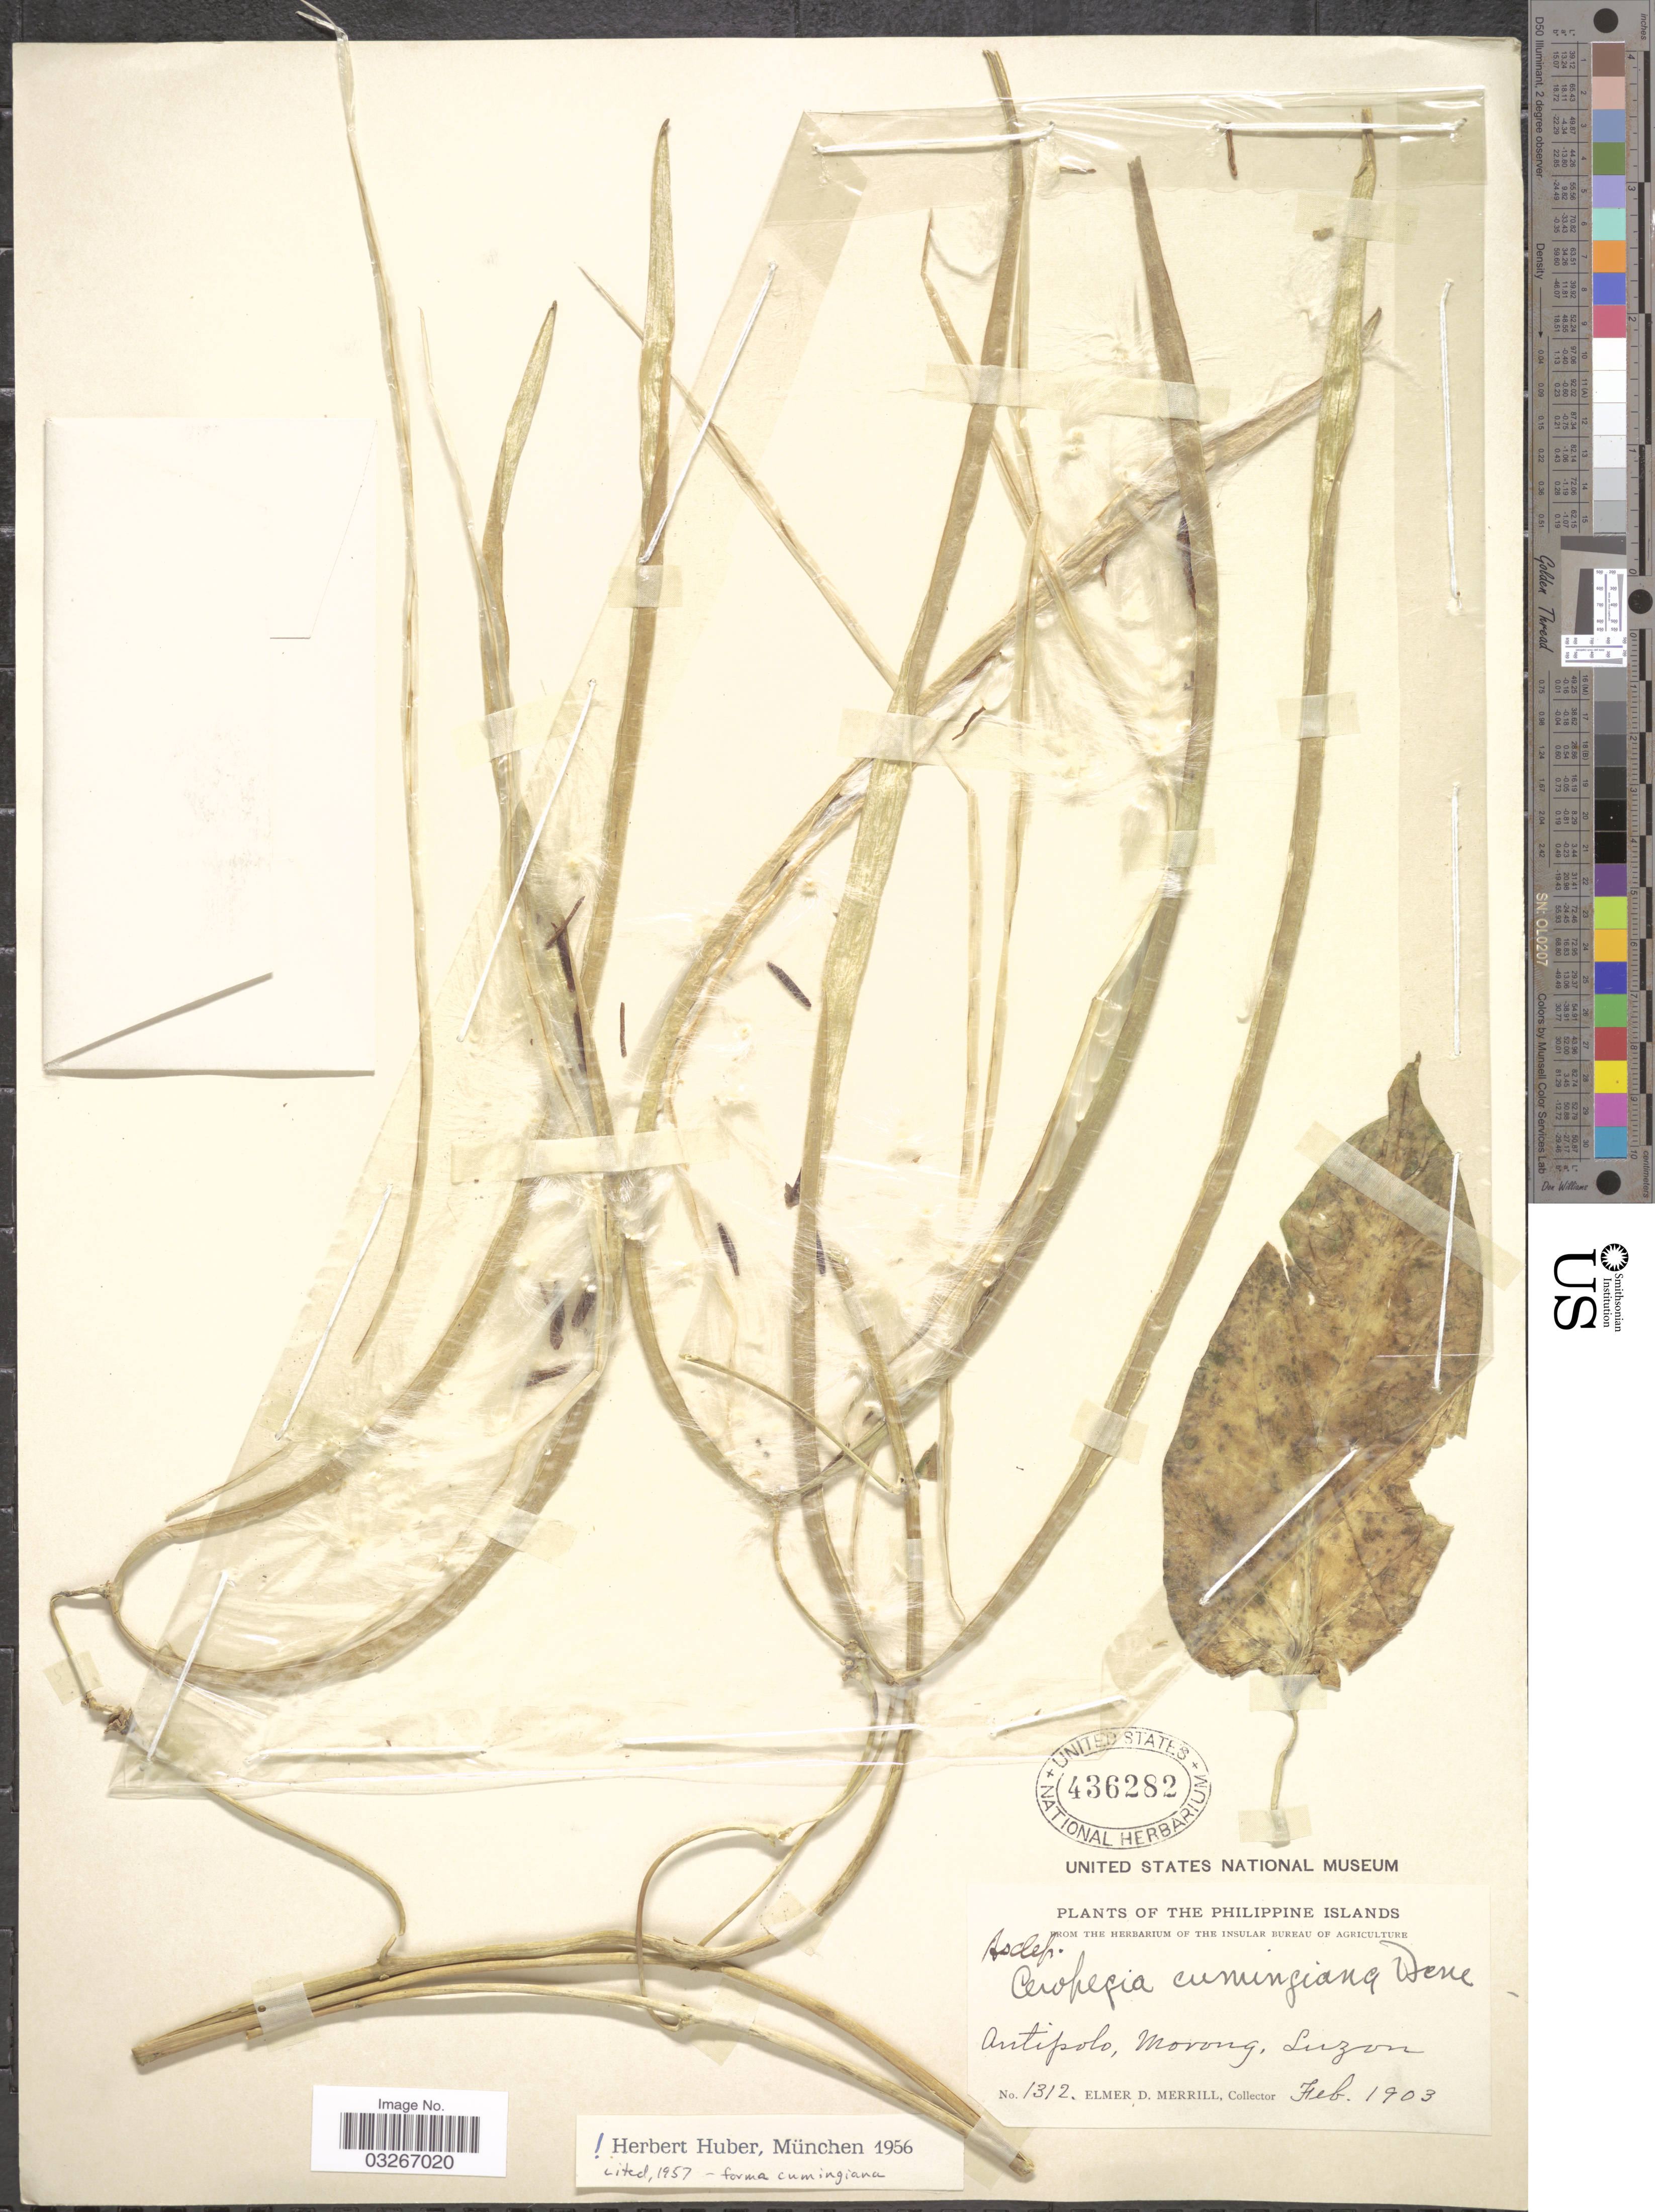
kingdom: Plantae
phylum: Tracheophyta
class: Magnoliopsida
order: Gentianales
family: Apocynaceae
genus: Ceropegia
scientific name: Ceropegia cumingiana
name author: Decne.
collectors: E. D. Merrill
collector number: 1312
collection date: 1903-02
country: Philippines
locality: The Philippine Islands. Antipolo, Morong, Luzon.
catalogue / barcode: US 436282